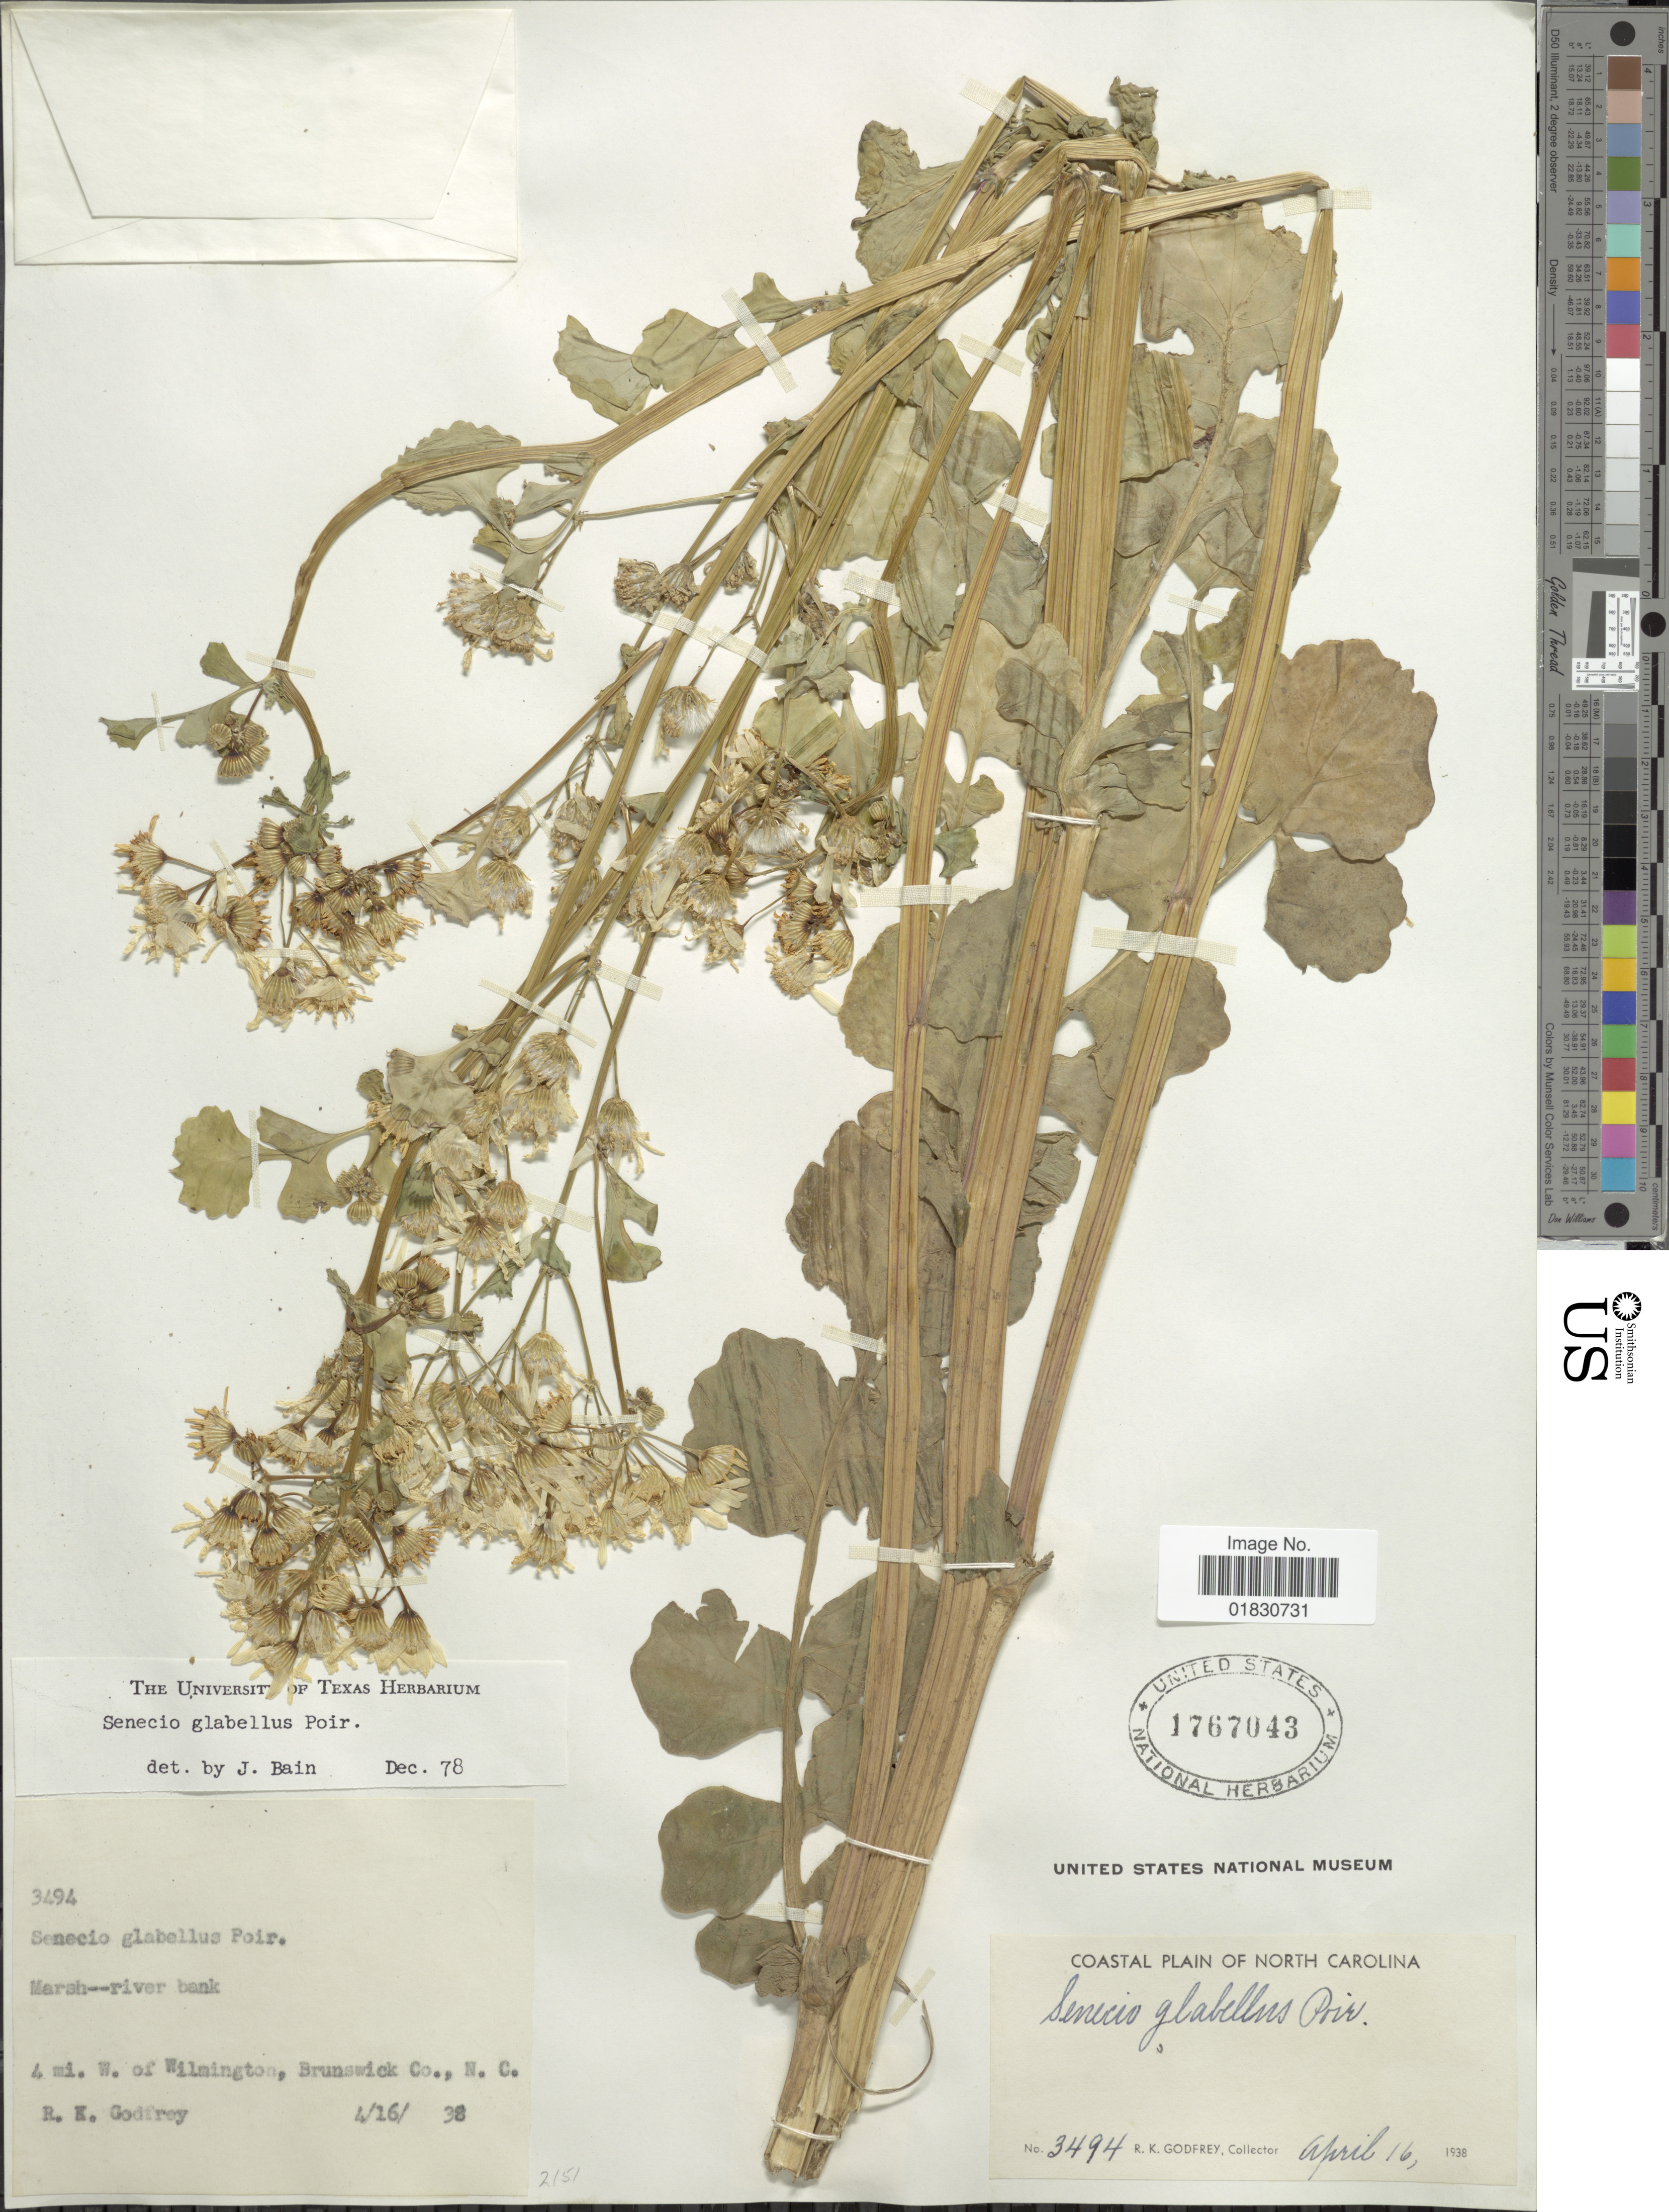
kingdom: Plantae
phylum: Tracheophyta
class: Magnoliopsida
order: Asterales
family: Asteraceae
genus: Packera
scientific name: Packera glabella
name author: (Poir.) C. Jeffrey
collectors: R. K. Godfrey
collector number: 3494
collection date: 1938-04-16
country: United States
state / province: North Carolina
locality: Coastal Plain of North Carolina, 4 mi. W. of Wilmington, Brunswick Co., N. C.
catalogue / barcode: US 1767043